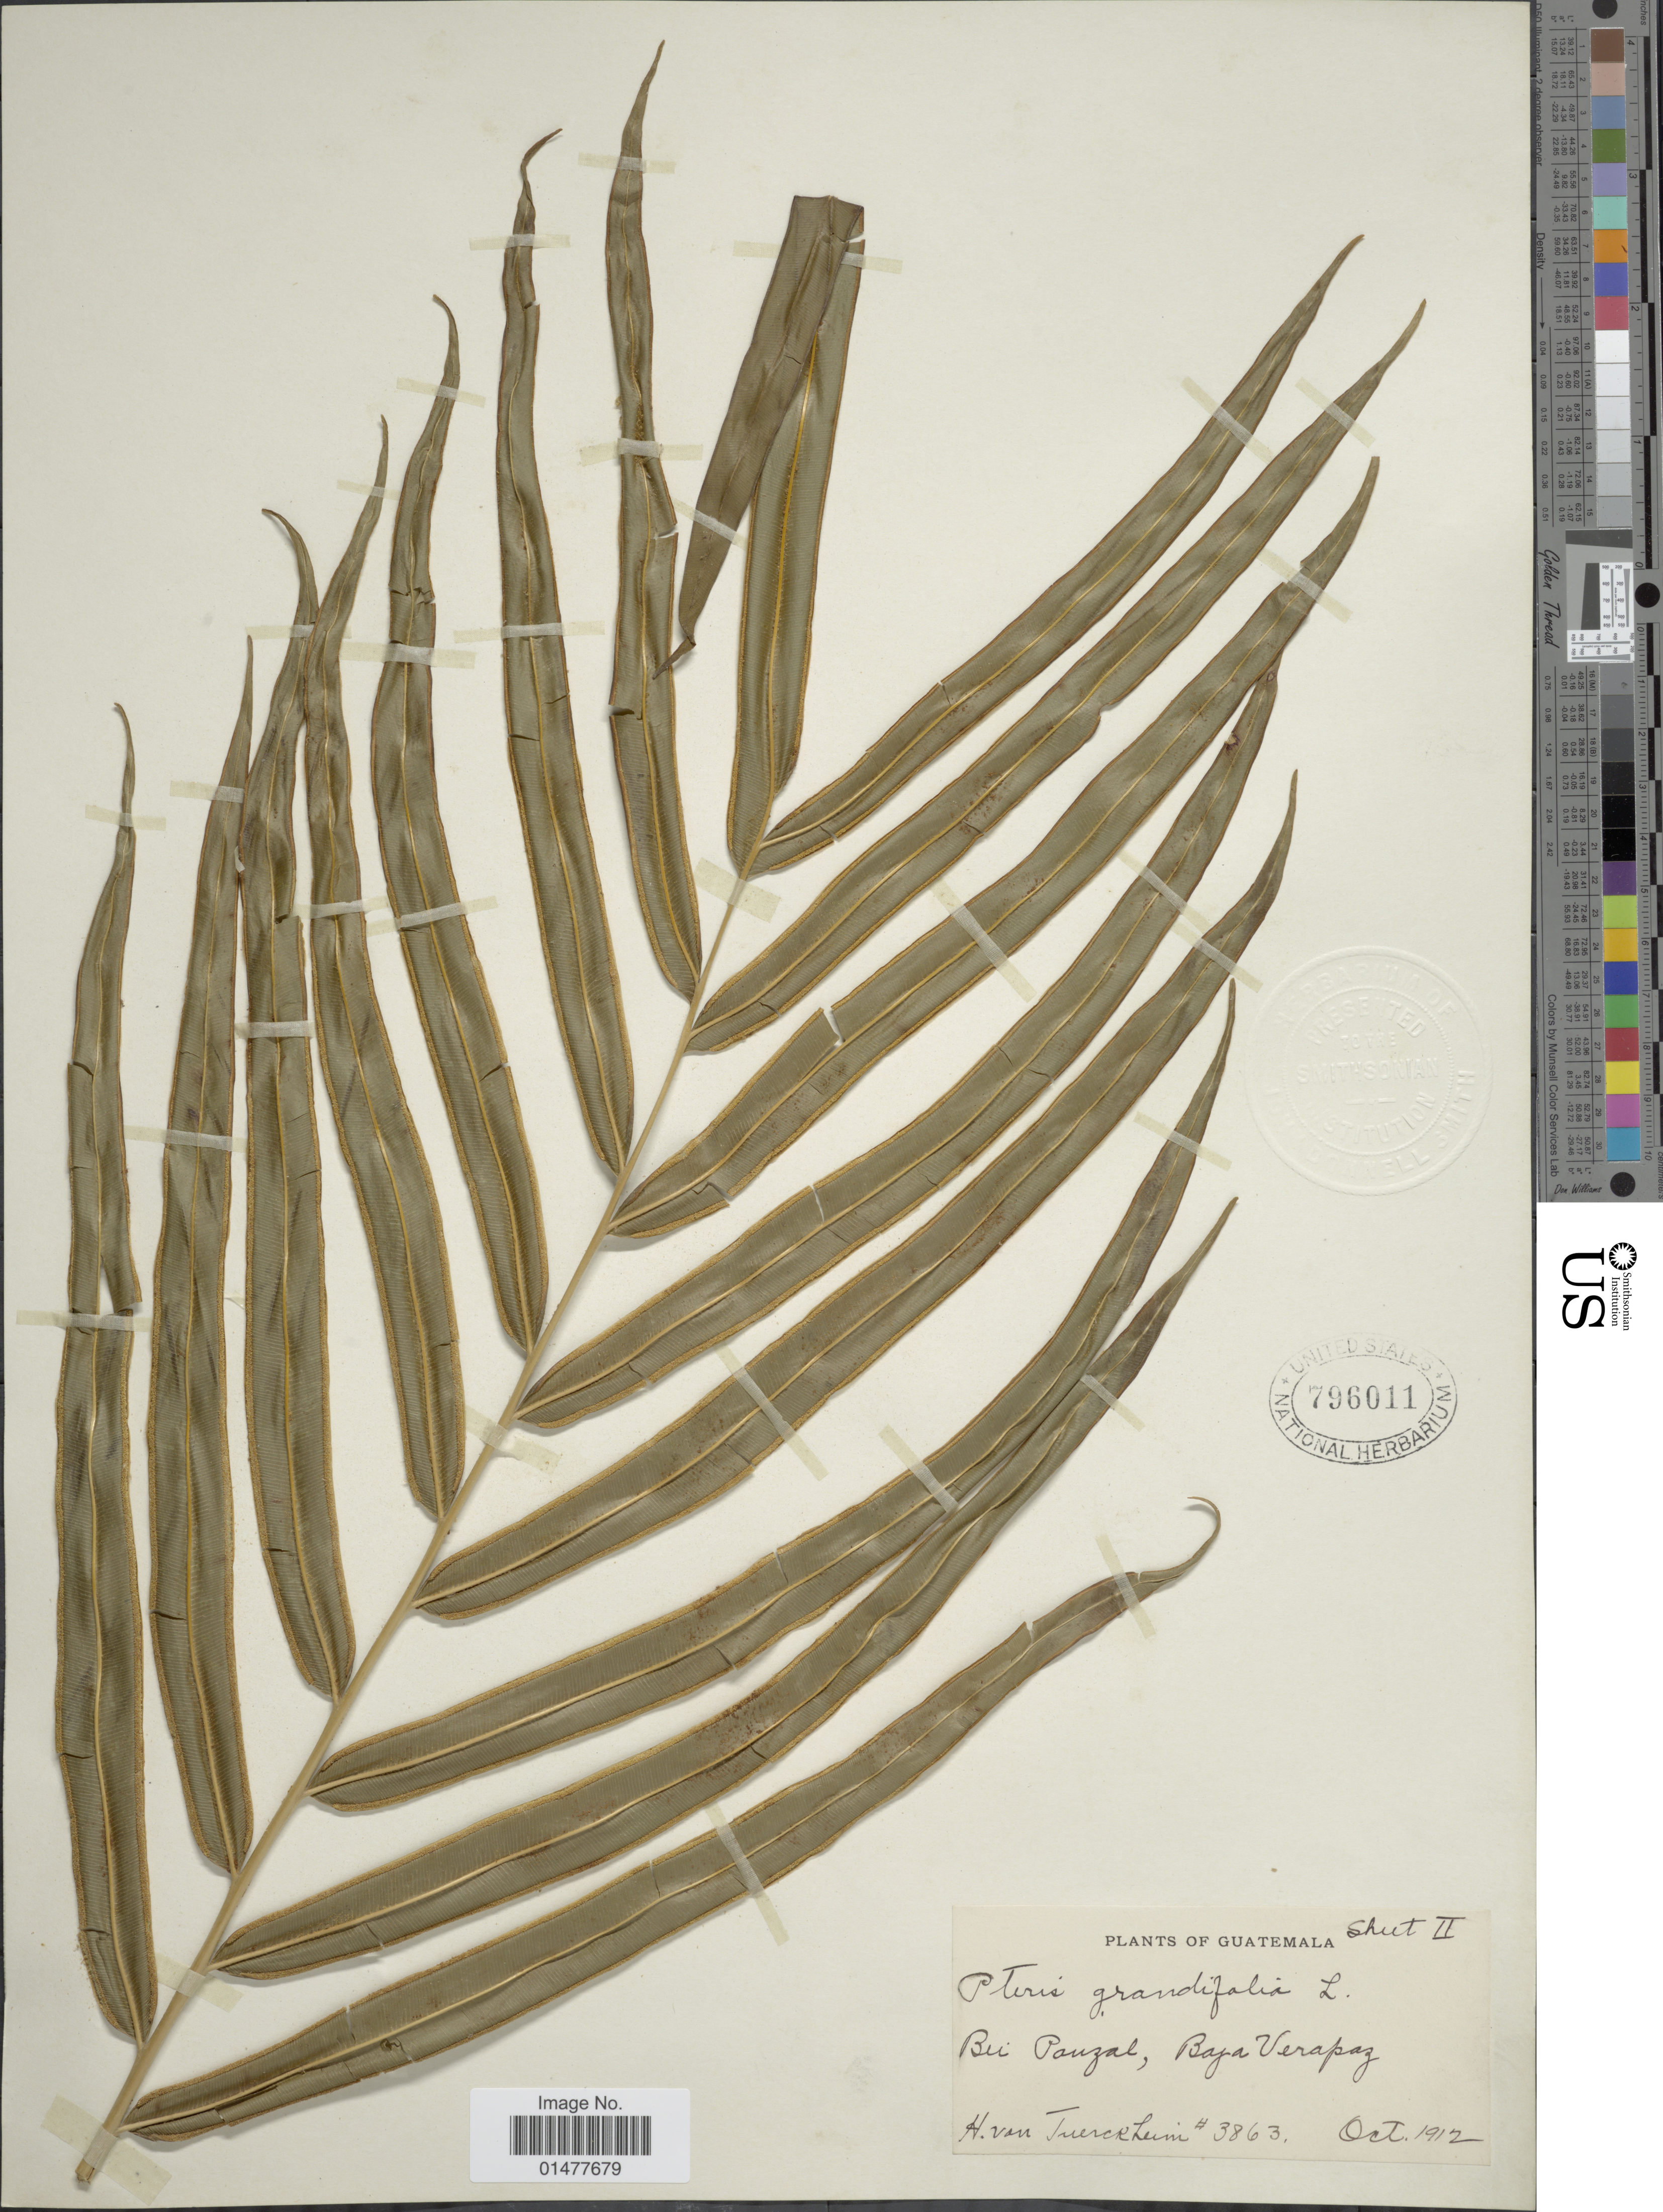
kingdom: Plantae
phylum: Tracheophyta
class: Polypodiopsida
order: Polypodiales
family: Pteridaceae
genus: Pteris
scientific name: Pteris grandifolia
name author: L.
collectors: H. von Türckheim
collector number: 3863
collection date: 1912-10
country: Guatemala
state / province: Baja Verapaz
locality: Bei Panzal [At Pansal]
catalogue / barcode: US 796011